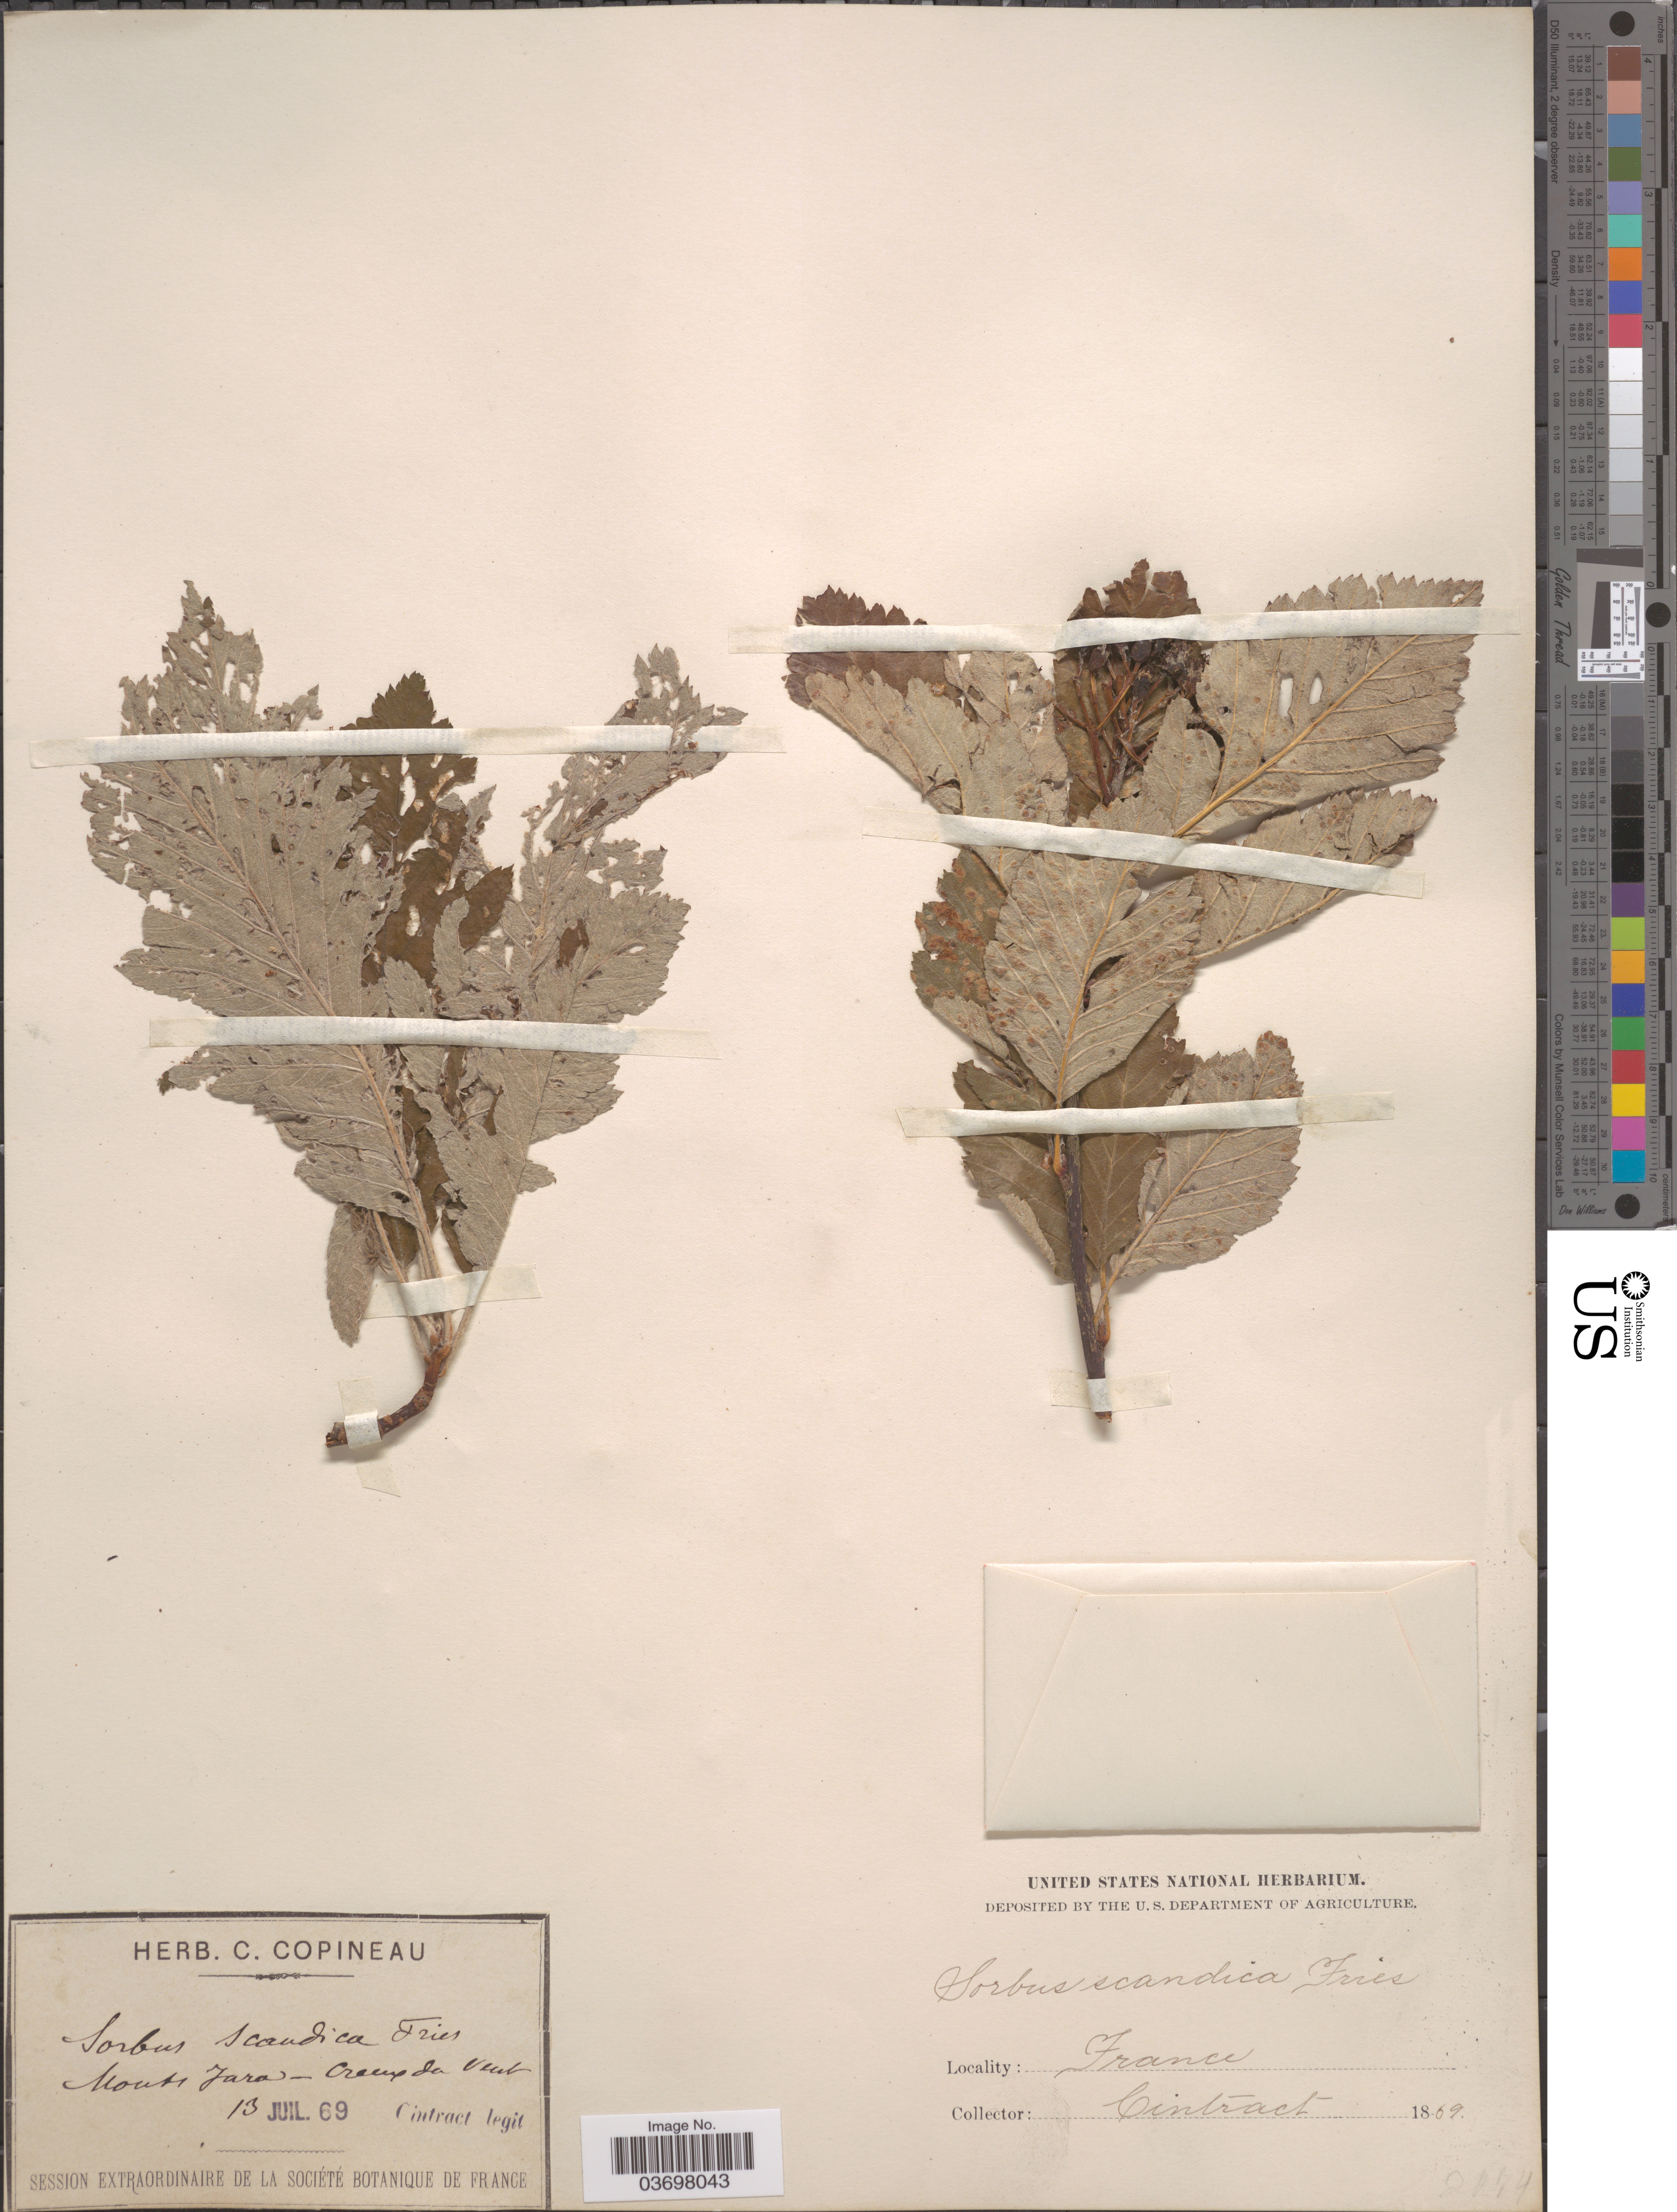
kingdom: Plantae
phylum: Tracheophyta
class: Magnoliopsida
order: Rosales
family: Rosaceae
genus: Sorbus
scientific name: Sorbus scandica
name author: H.J. Coste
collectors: Cintract, --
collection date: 1869-07-13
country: France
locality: Monts Jura-Creux du Van.